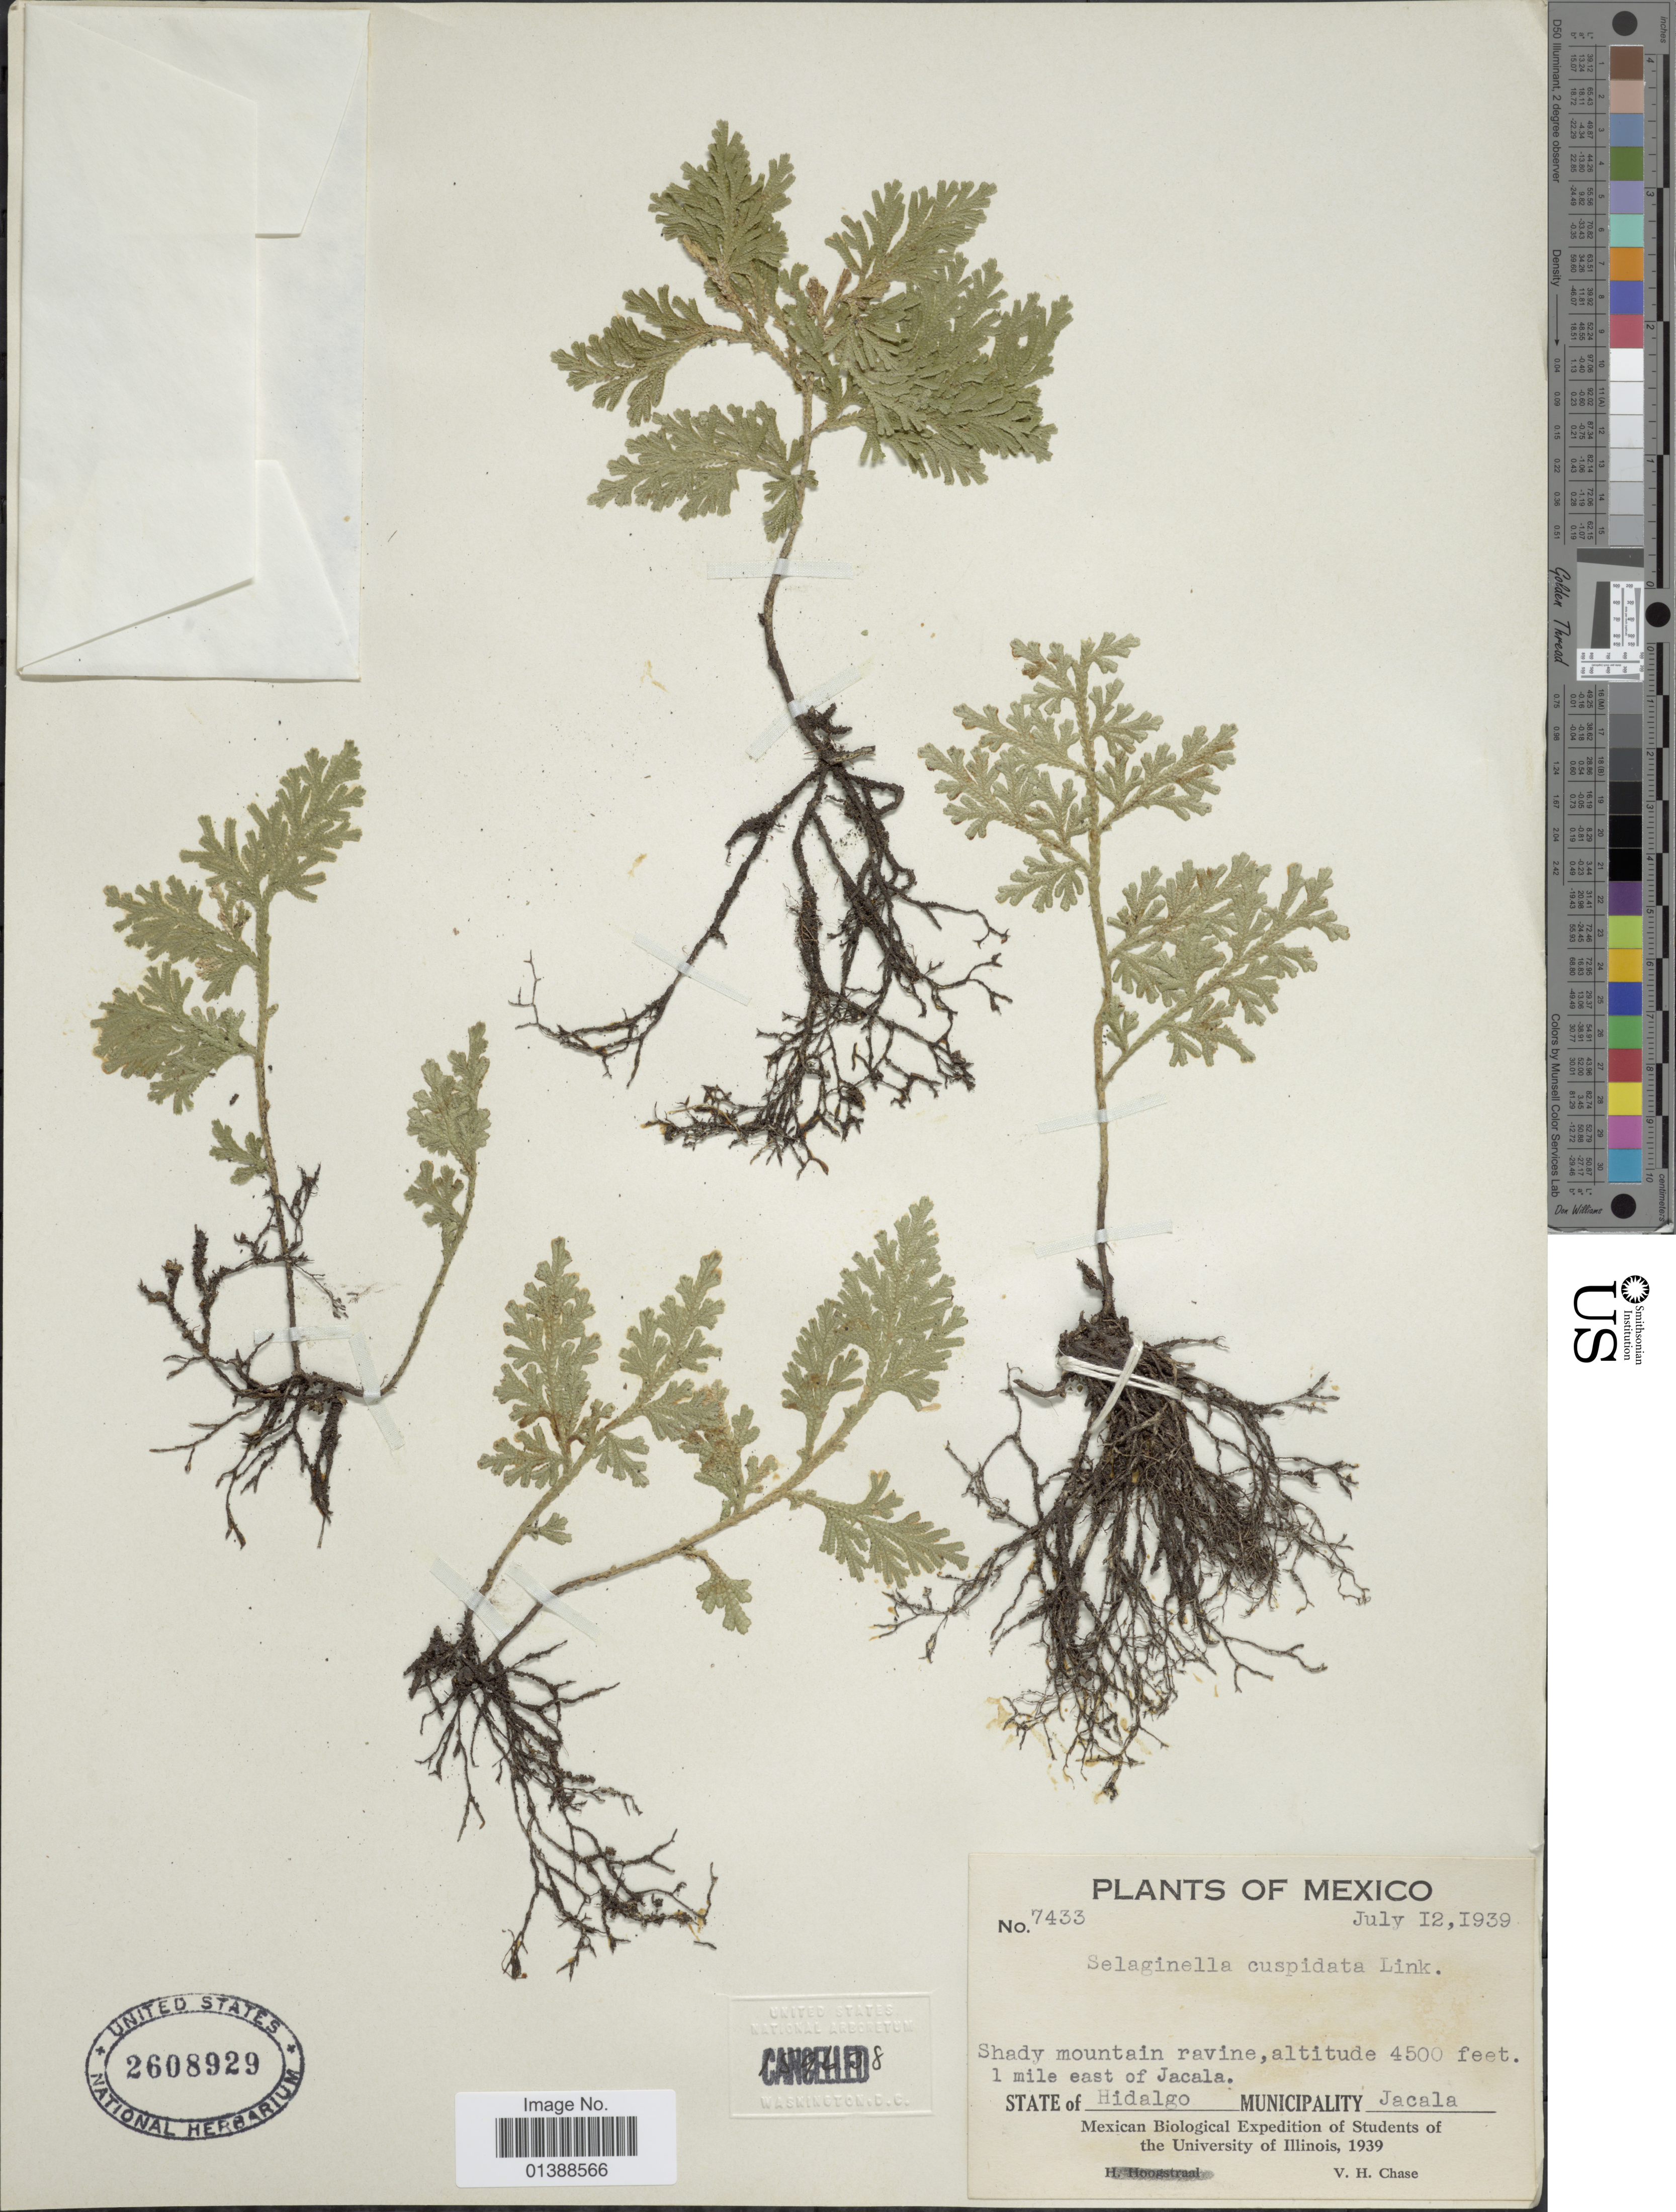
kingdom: Plantae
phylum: Tracheophyta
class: Lycopodiopsida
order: Selaginellales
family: Selaginellaceae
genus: Selaginella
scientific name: Selaginella pallescens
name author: (C. Presl) Spring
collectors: V. H. Chase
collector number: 7433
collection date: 1939-07-12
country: Mexico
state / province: Hidalgo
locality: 1 mile east of Jacala, Municipality Jacala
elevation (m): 1372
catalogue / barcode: US 2608929